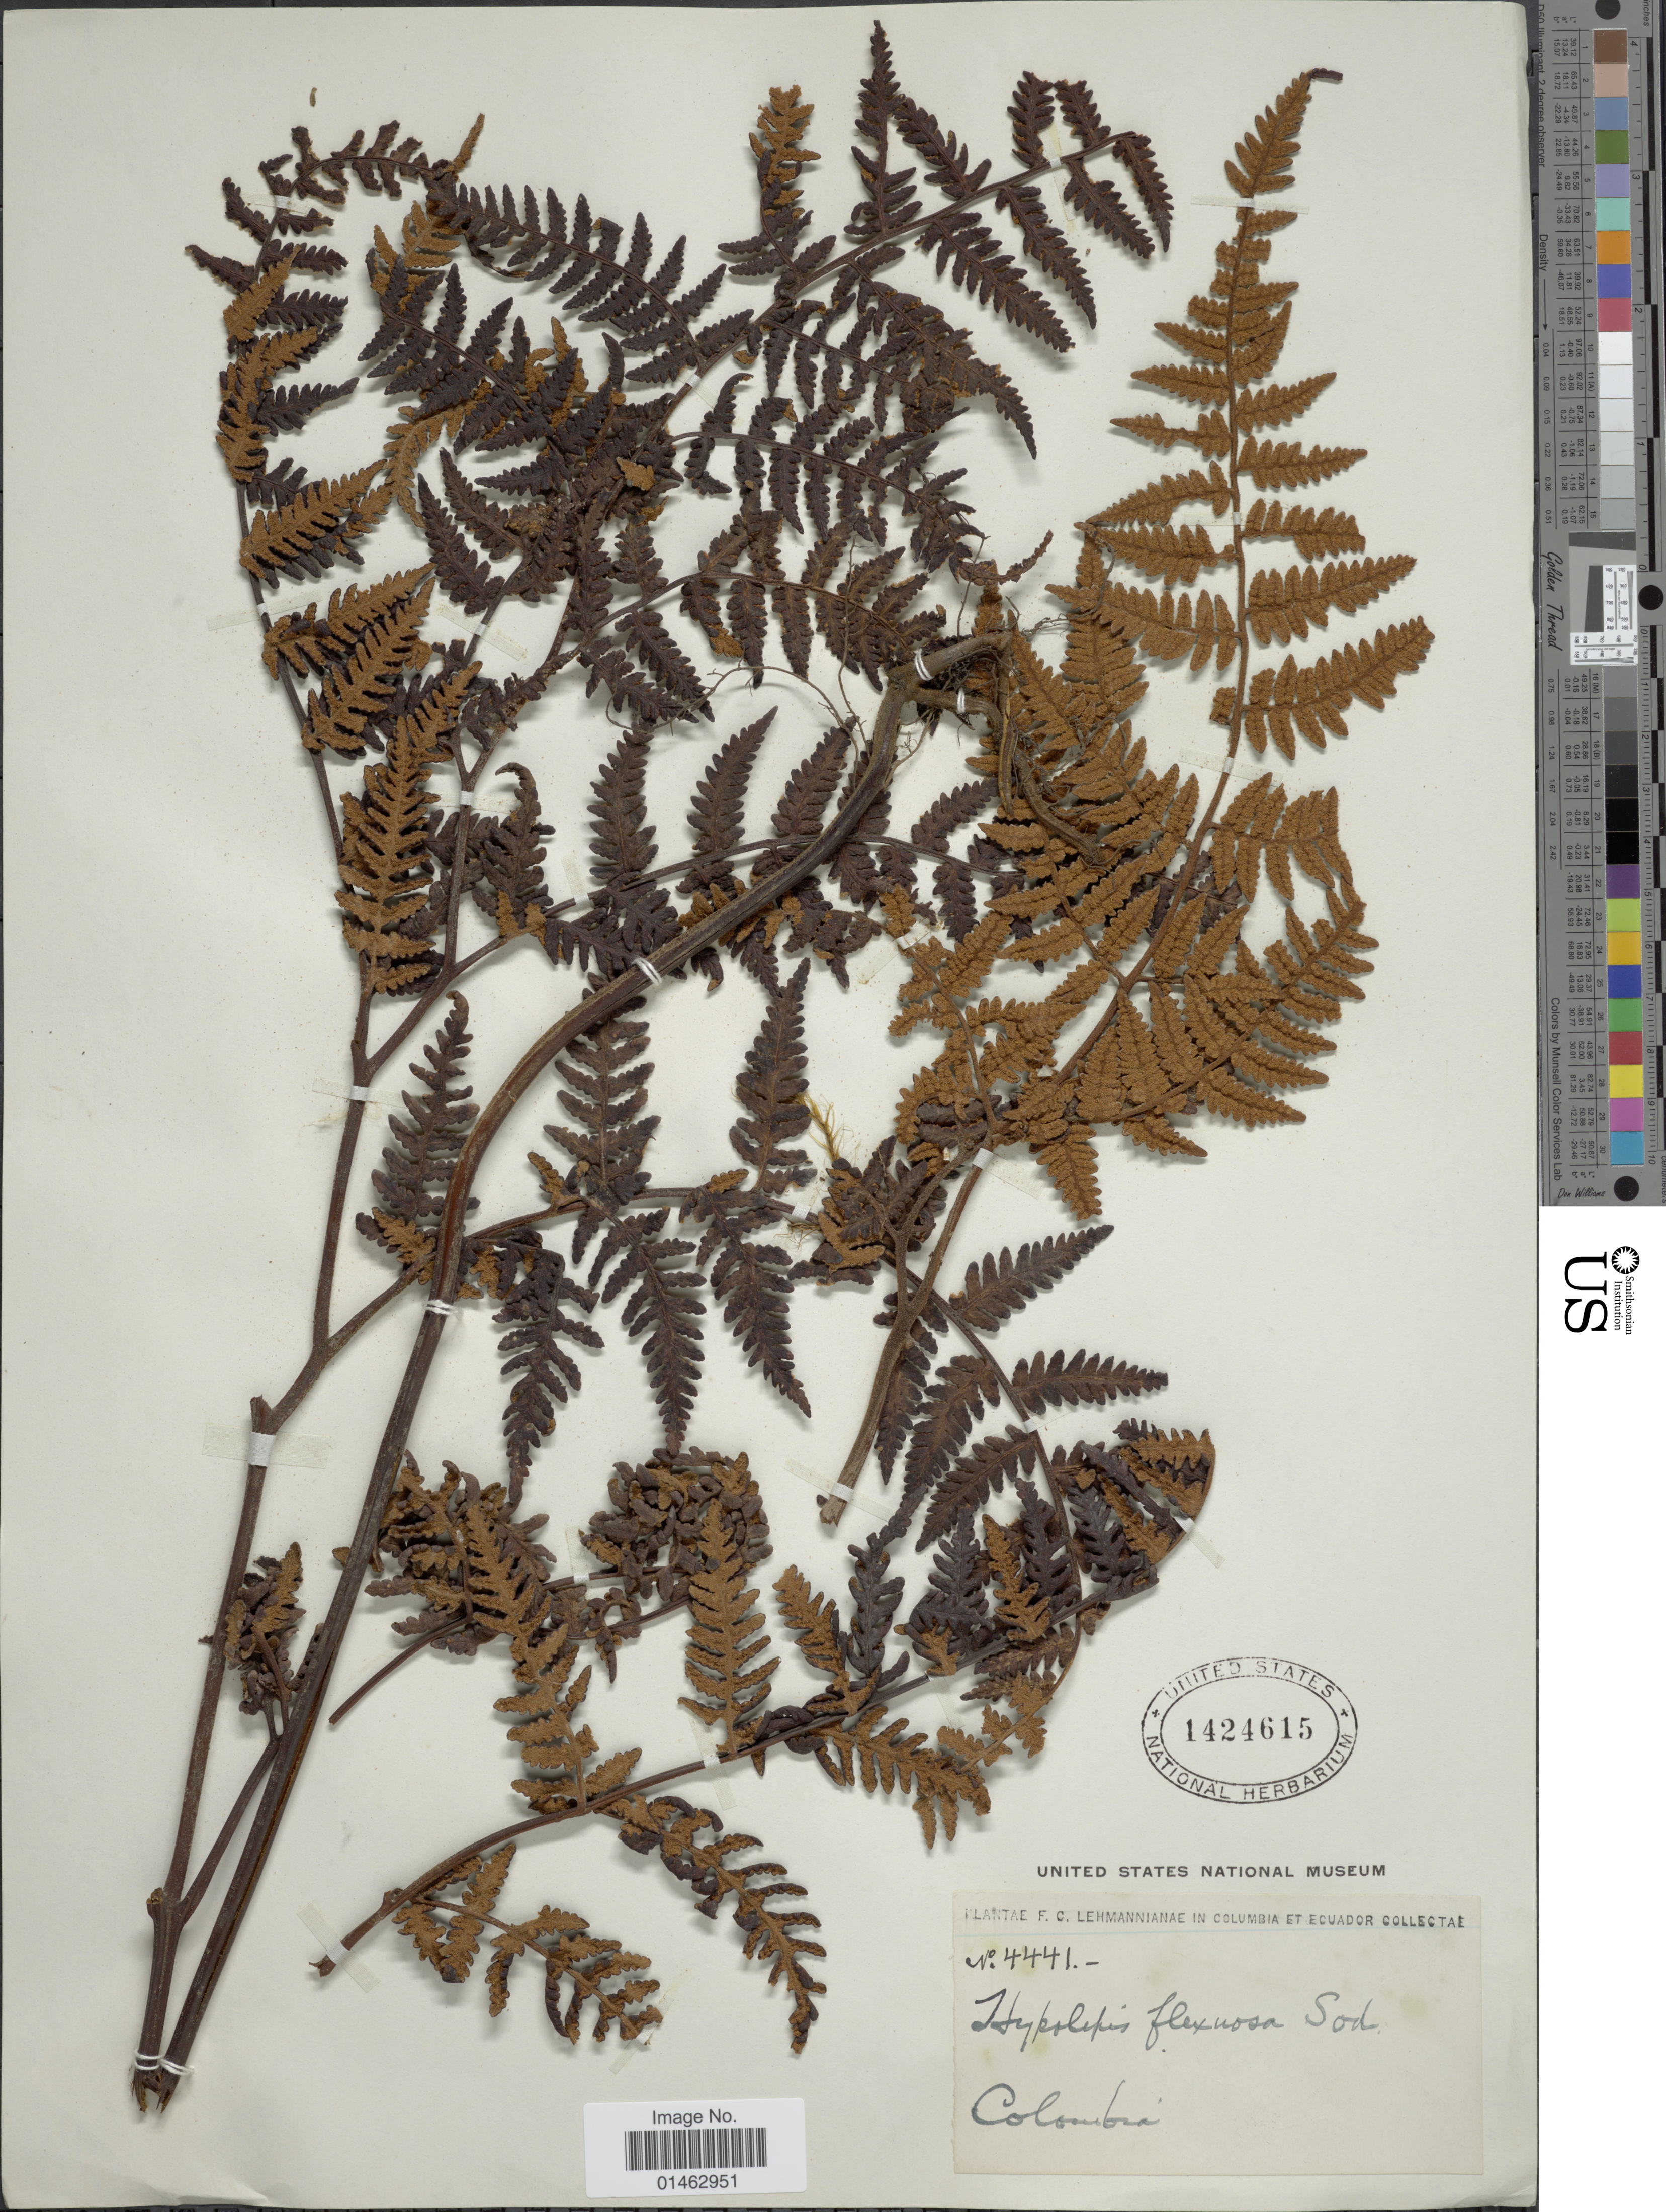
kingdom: Plantae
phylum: Tracheophyta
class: Polypodiopsida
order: Polypodiales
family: Dennstaedtiaceae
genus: Hypolepis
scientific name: Hypolepis bogotensis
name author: H. Karst.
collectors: F. C. Lehmann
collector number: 4441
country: Colombia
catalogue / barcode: US 1424615